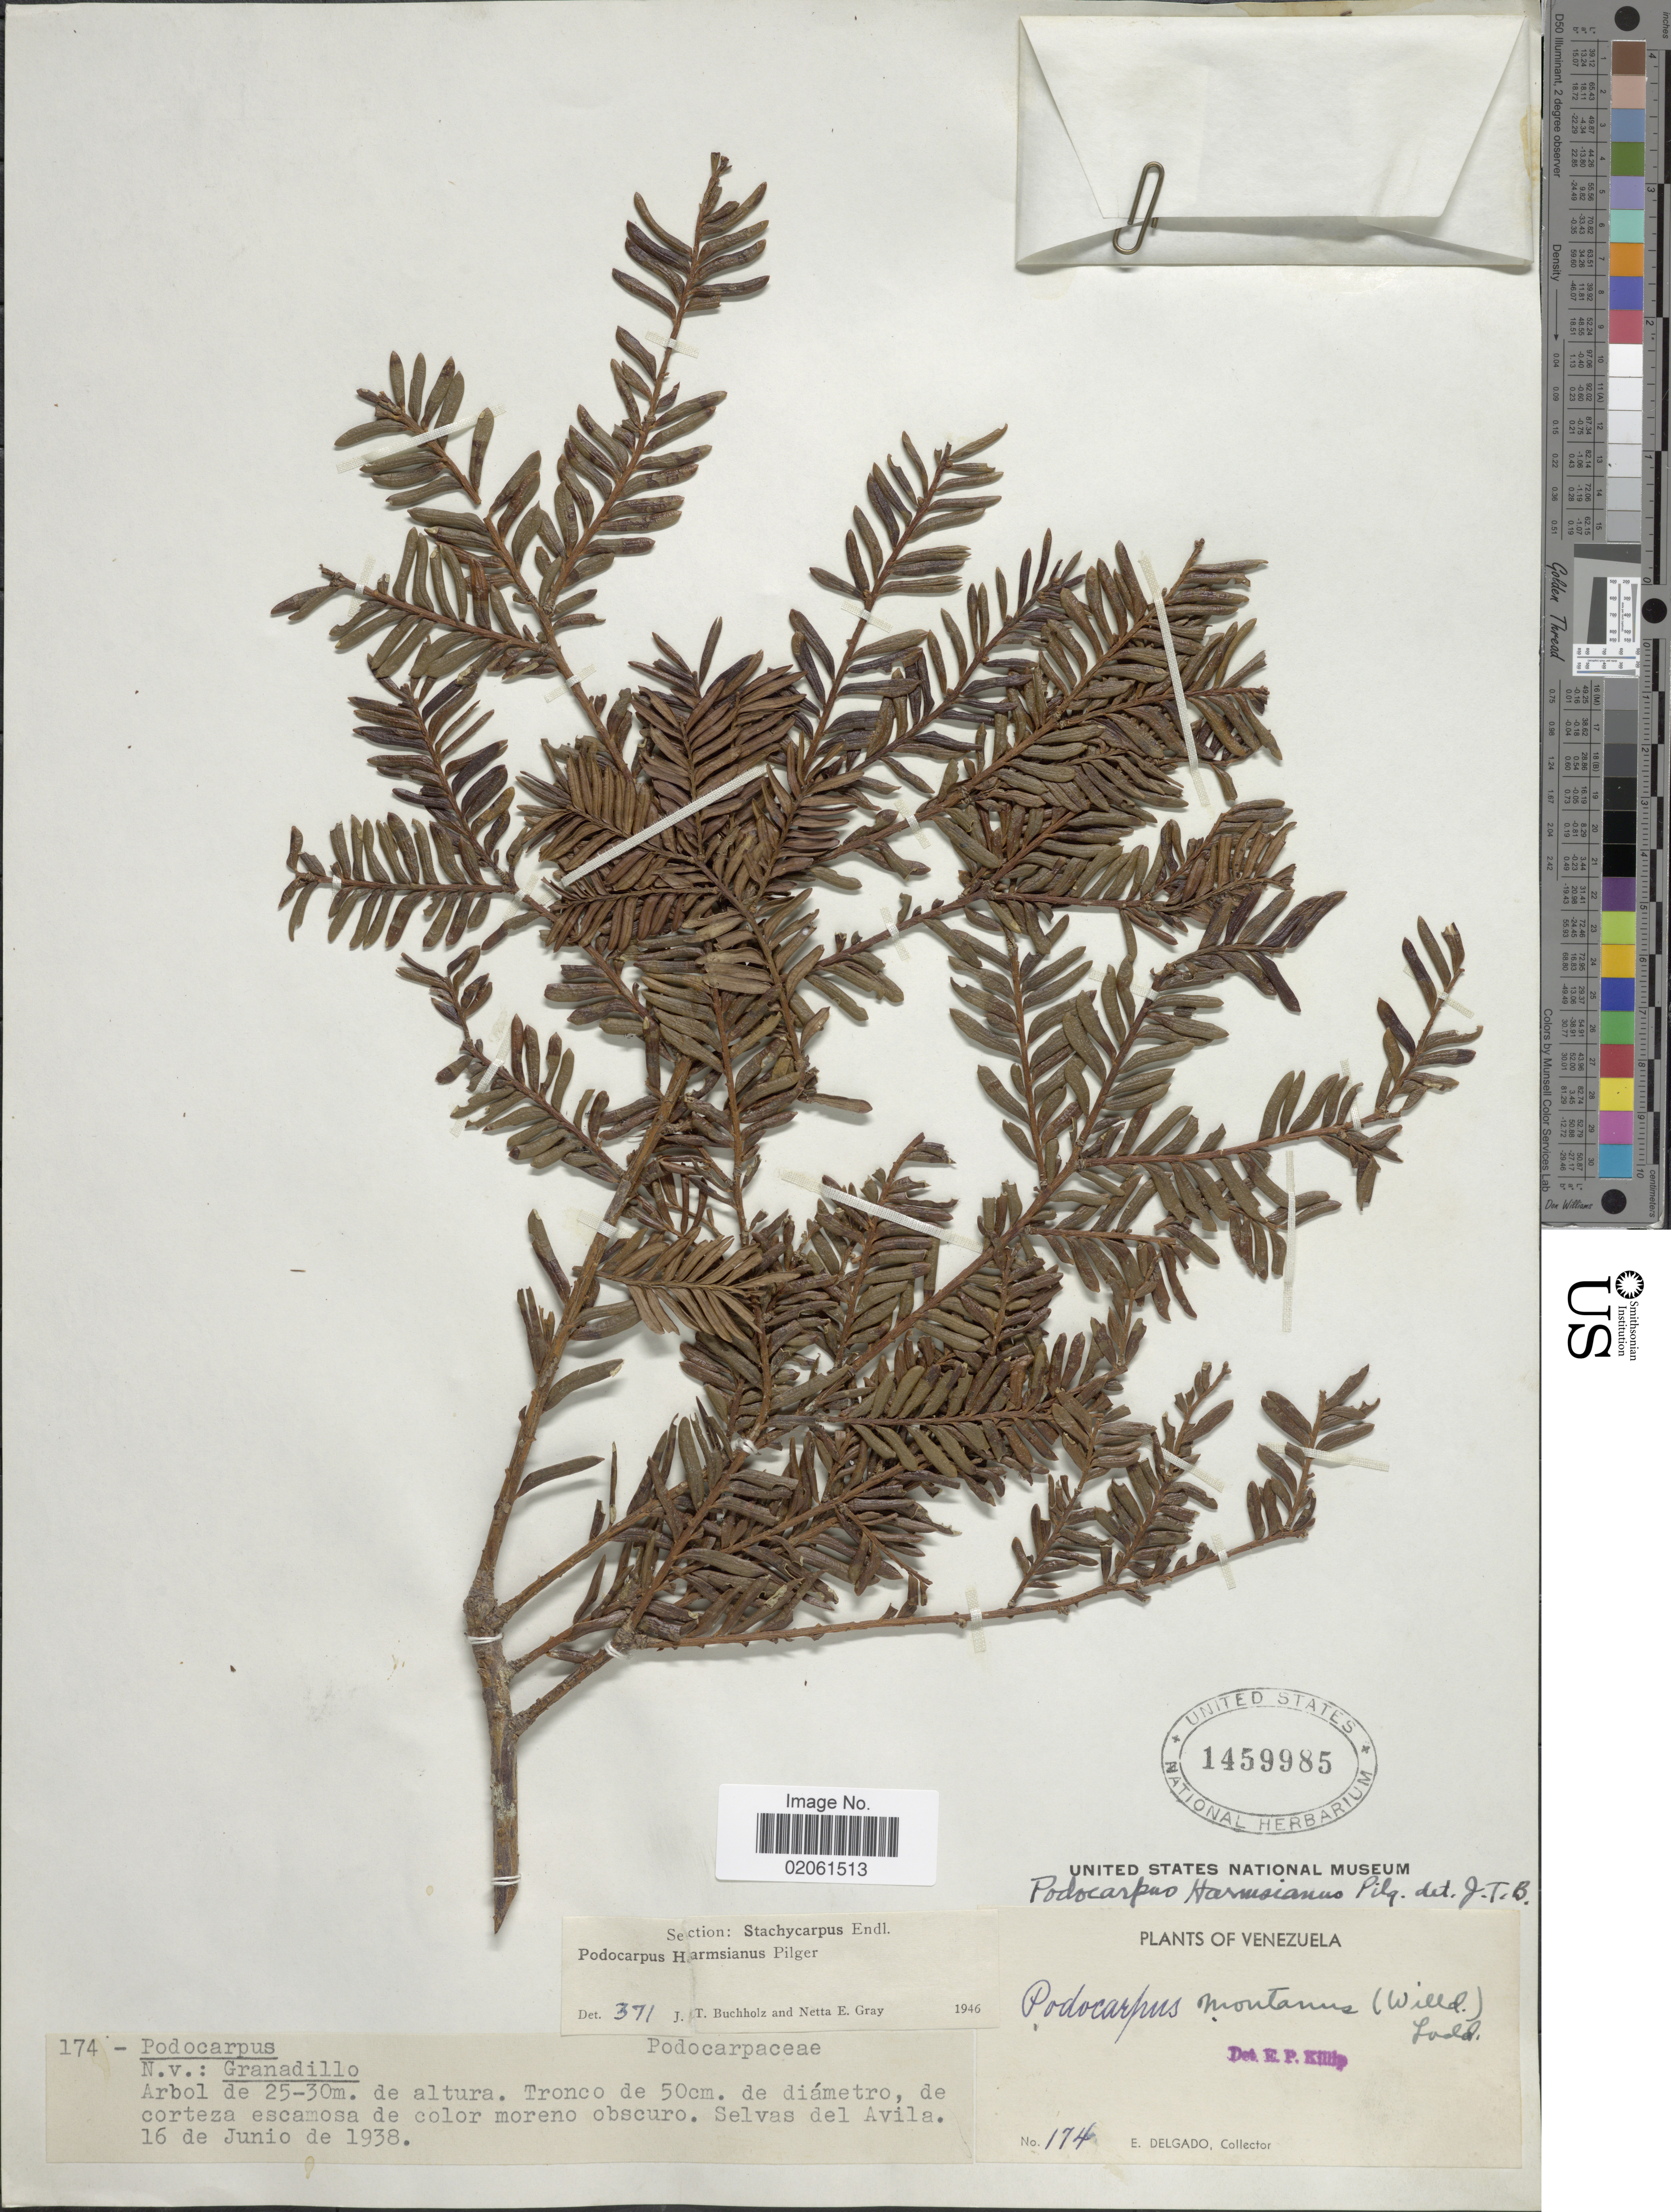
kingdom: Plantae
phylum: Tracheophyta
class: Pinopsida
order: Pinales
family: Podocarpaceae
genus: Podocarpus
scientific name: Podocarpus harmsianus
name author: Pilg.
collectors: E. Delgado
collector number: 174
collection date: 1938-06-16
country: Venezuela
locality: Selvas del Avila.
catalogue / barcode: US 1459985